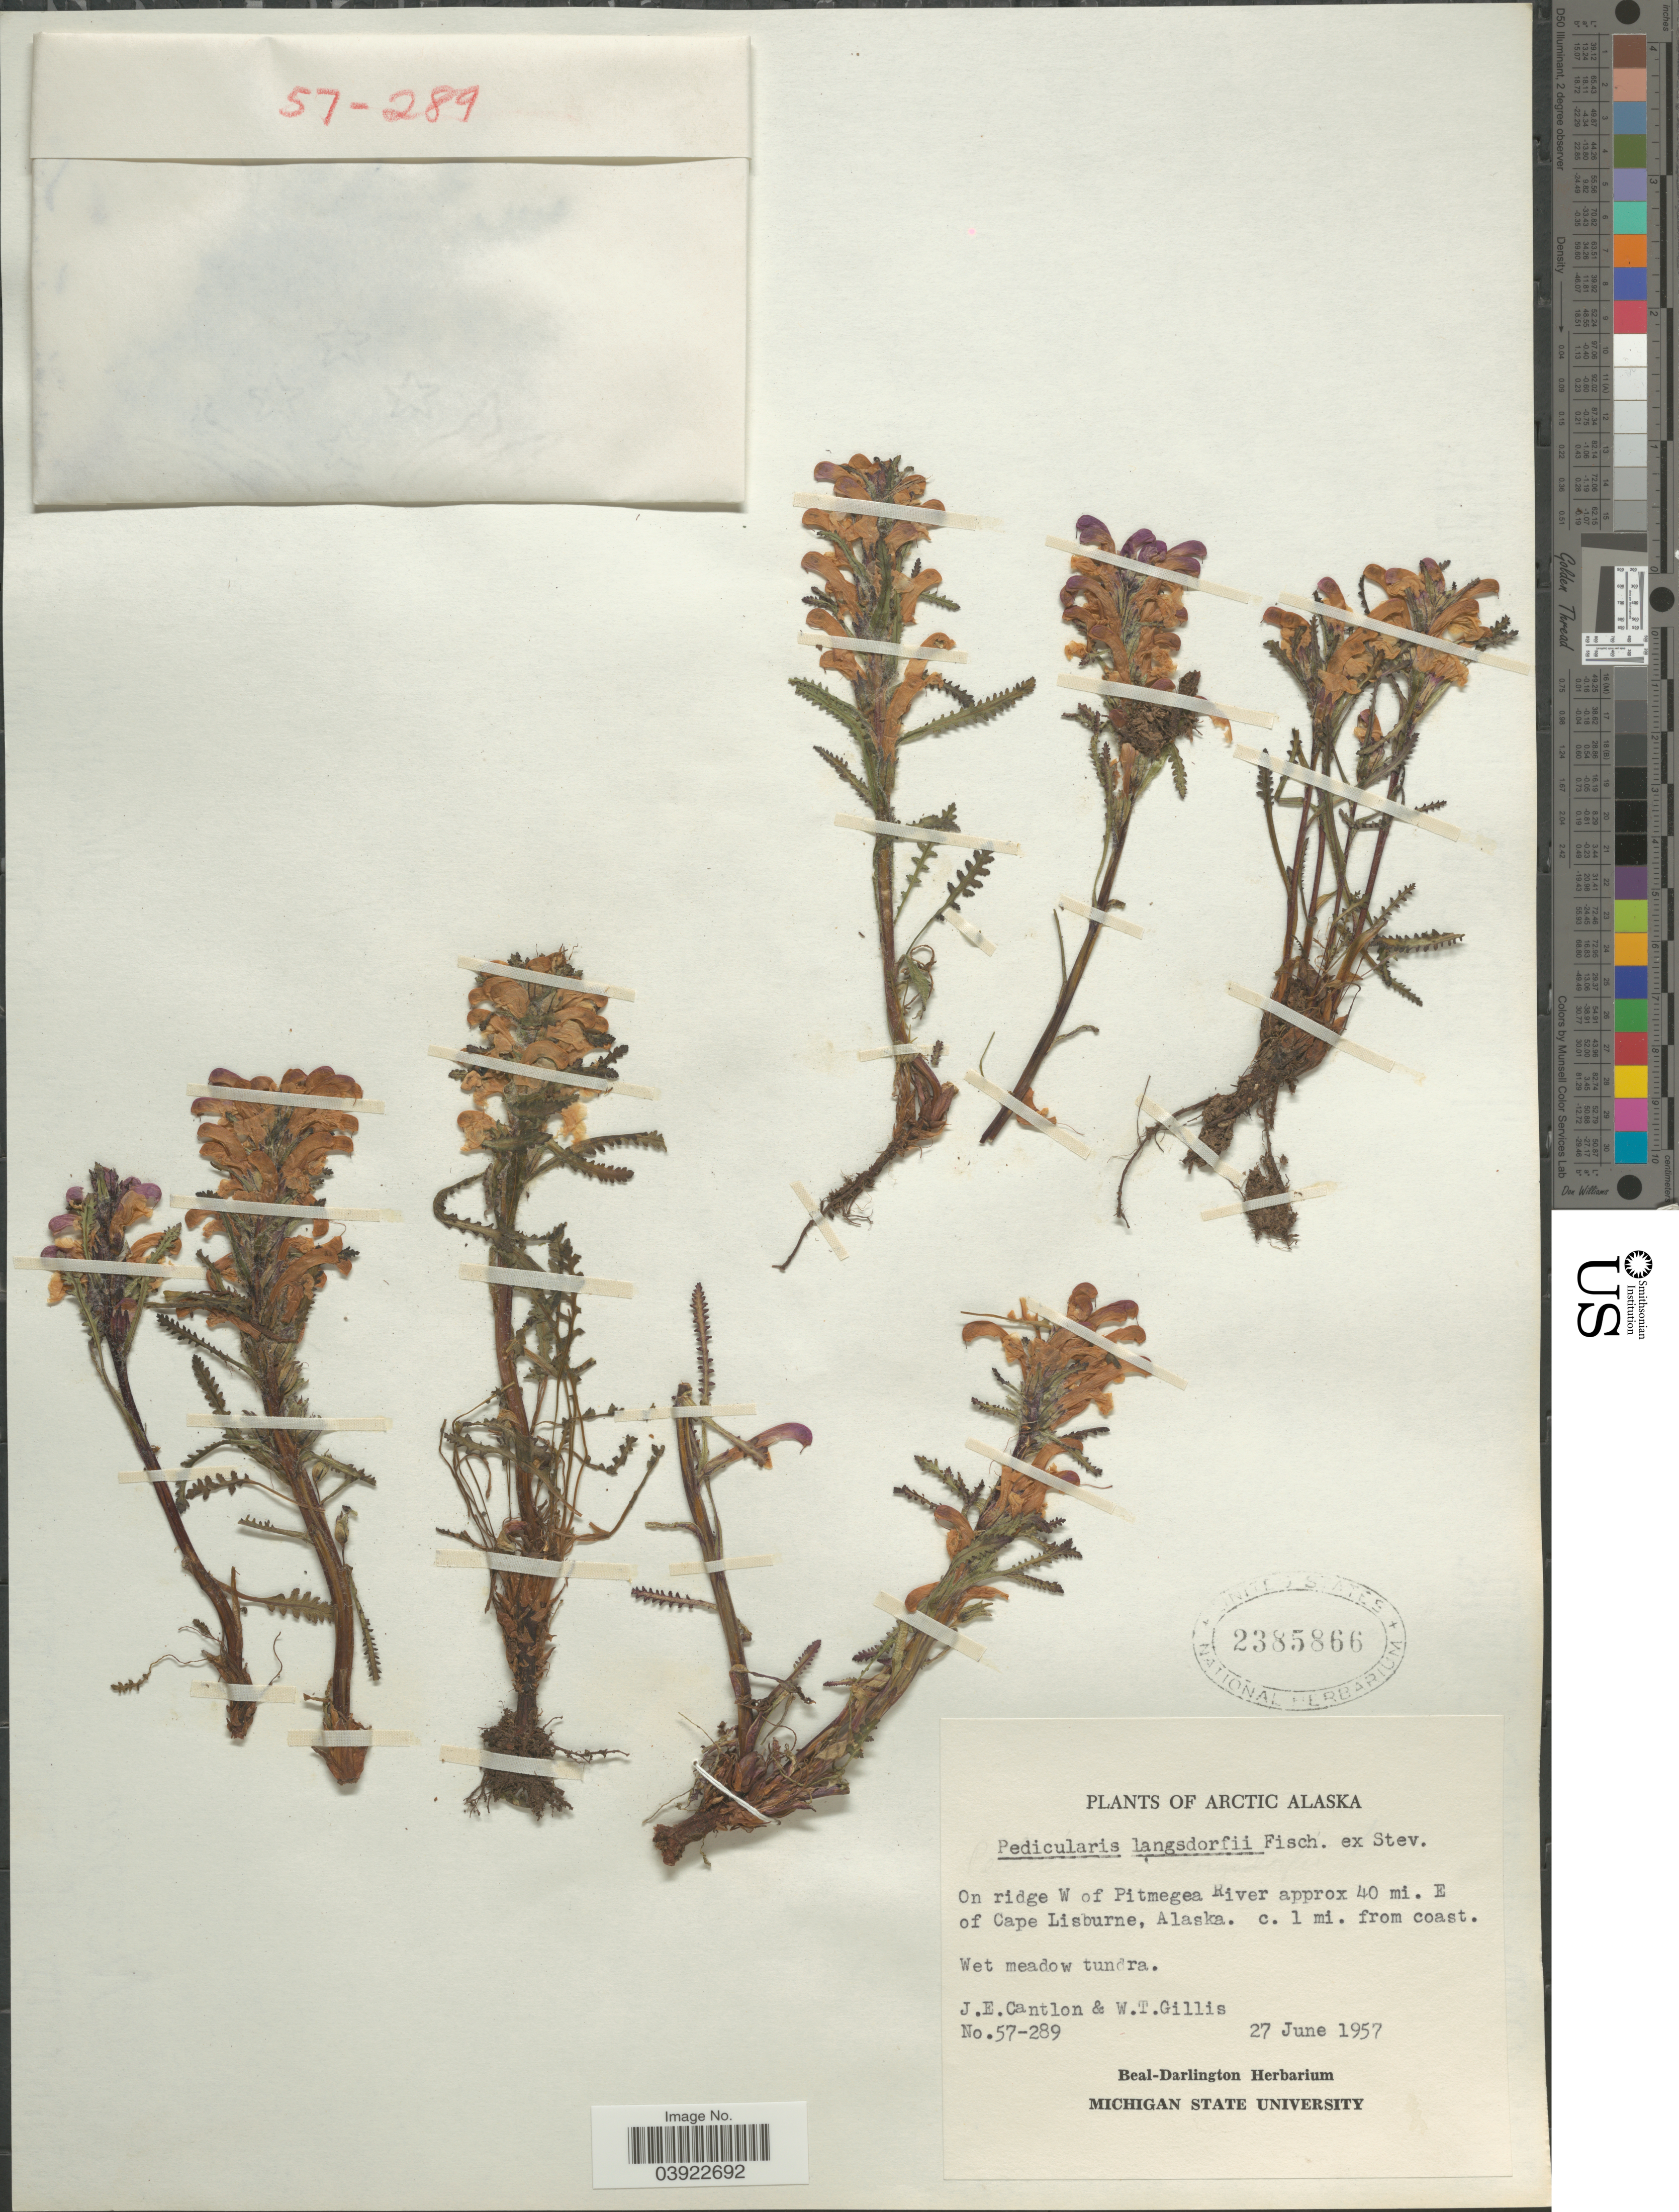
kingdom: Plantae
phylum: Tracheophyta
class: Magnoliopsida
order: Lamiales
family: Orobanchaceae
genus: Pedicularis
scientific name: Pedicularis langsdorffii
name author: Fisch. ex Steven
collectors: J. Cantlon & W. T. Gillis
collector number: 57-289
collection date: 1957-06-27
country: United States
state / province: Alaska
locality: Arctic Alaska. On ridge W of Pitmegea River approx 40 mi. E of Cape Lisburne, c. 1 mi. from coast.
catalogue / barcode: US 2385866